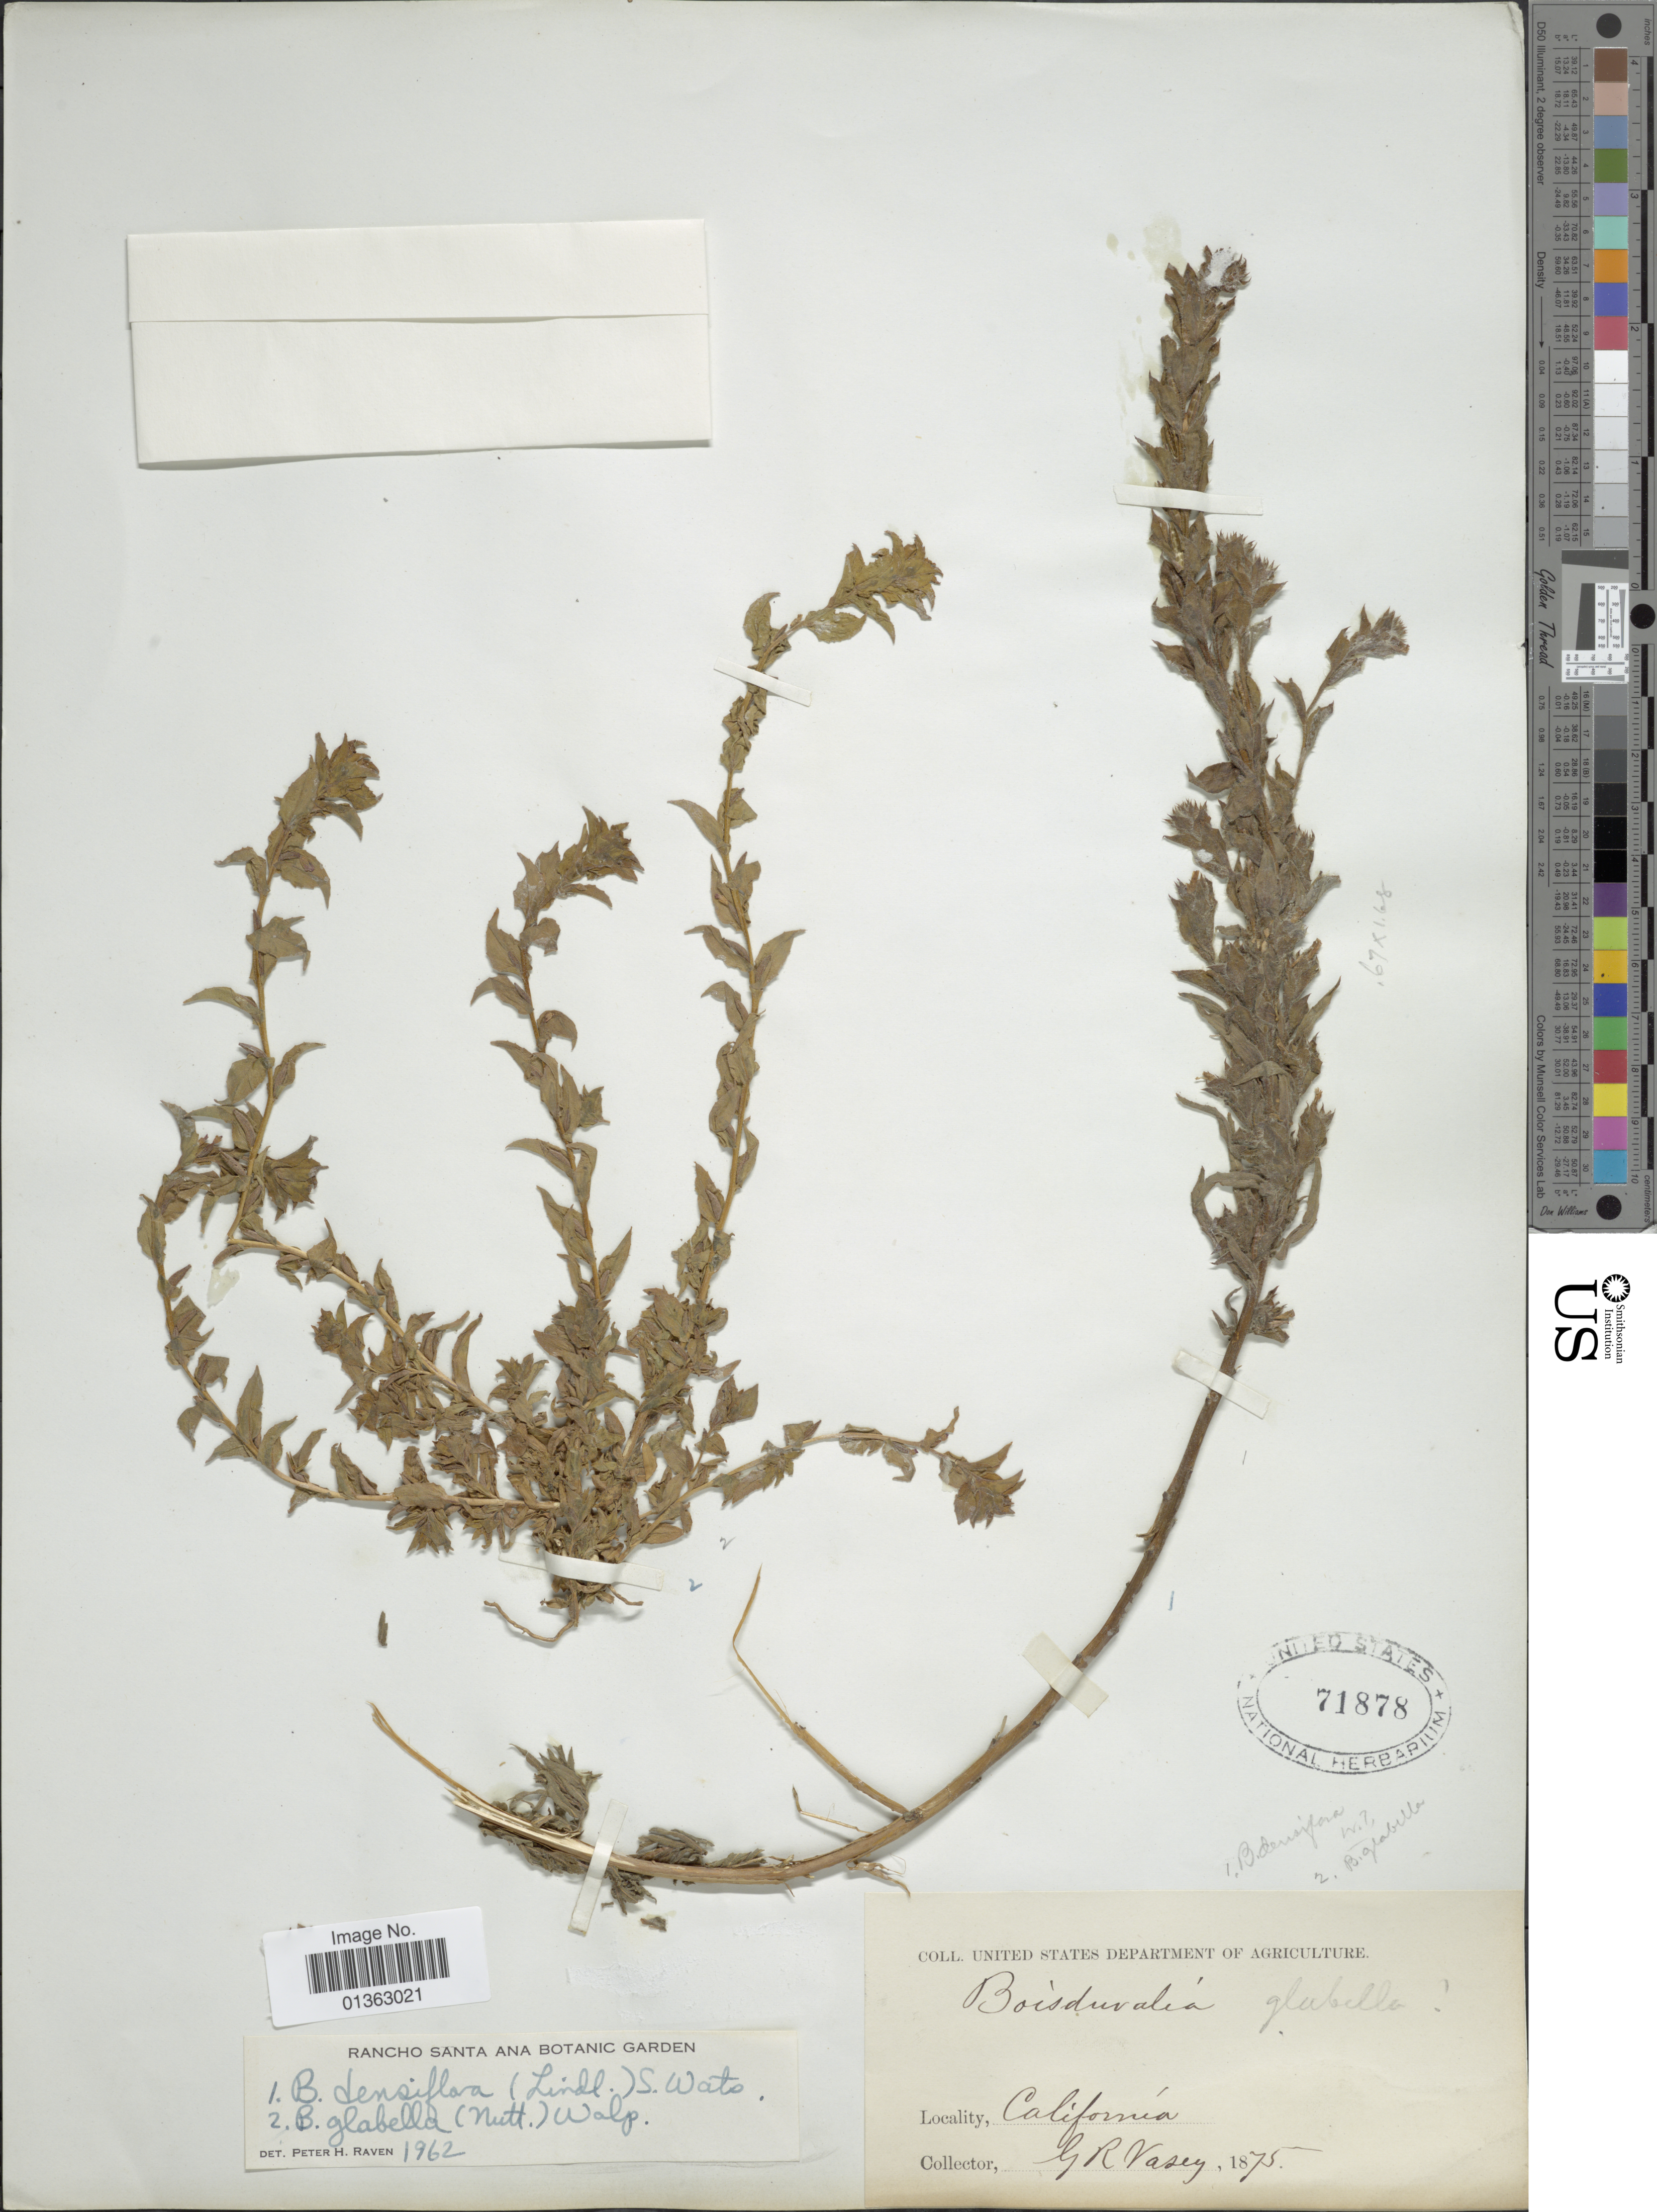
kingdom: Plantae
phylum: Tracheophyta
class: Magnoliopsida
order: Myrtales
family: Onagraceae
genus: Epilobium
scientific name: Epilobium campestre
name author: (Jeps.) Hoch & W.L. Wagner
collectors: G. R. Vasey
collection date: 1875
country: United States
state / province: California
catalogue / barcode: US 71878